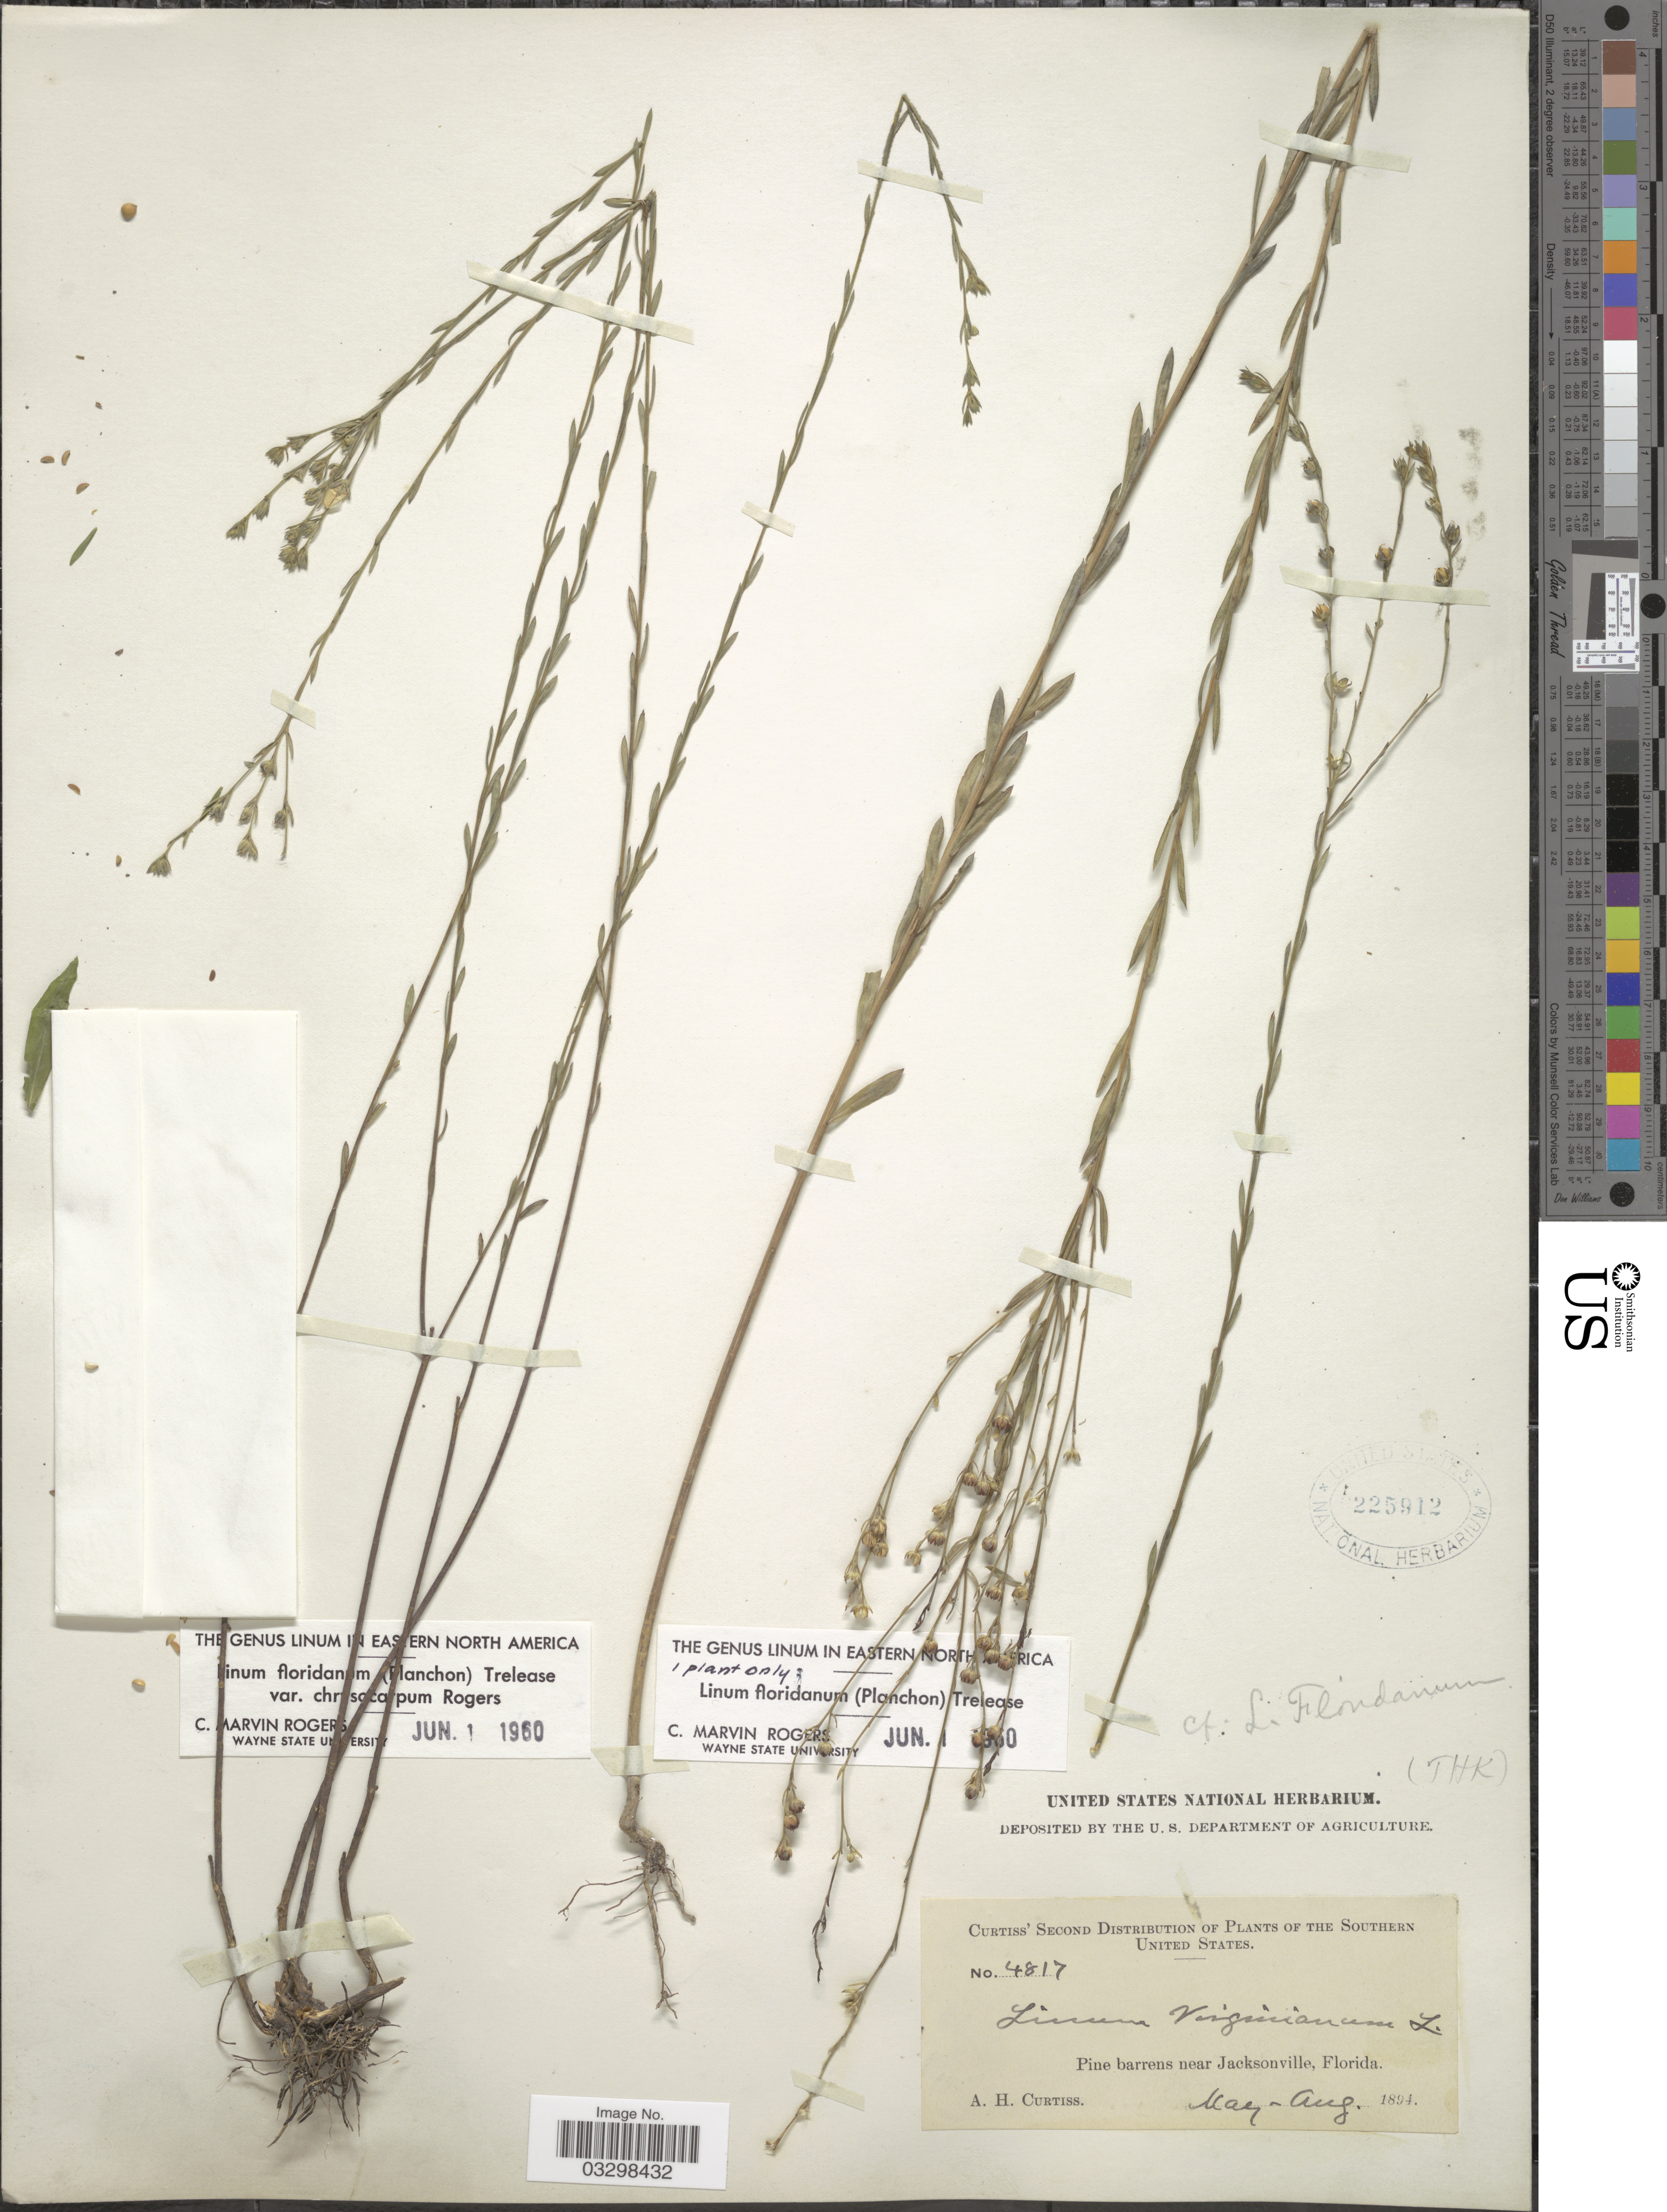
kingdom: Plantae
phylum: Tracheophyta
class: Magnoliopsida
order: Malpighiales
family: Linaceae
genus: Linum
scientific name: Linum floridanum var. chrysocarpum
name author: C.M. Rogers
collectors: A. H. Curtiss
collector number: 4817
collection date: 1894-05/1894-08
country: United States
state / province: Florida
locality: Southern United States. Pine barrens near Jacksonville.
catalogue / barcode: US 225912